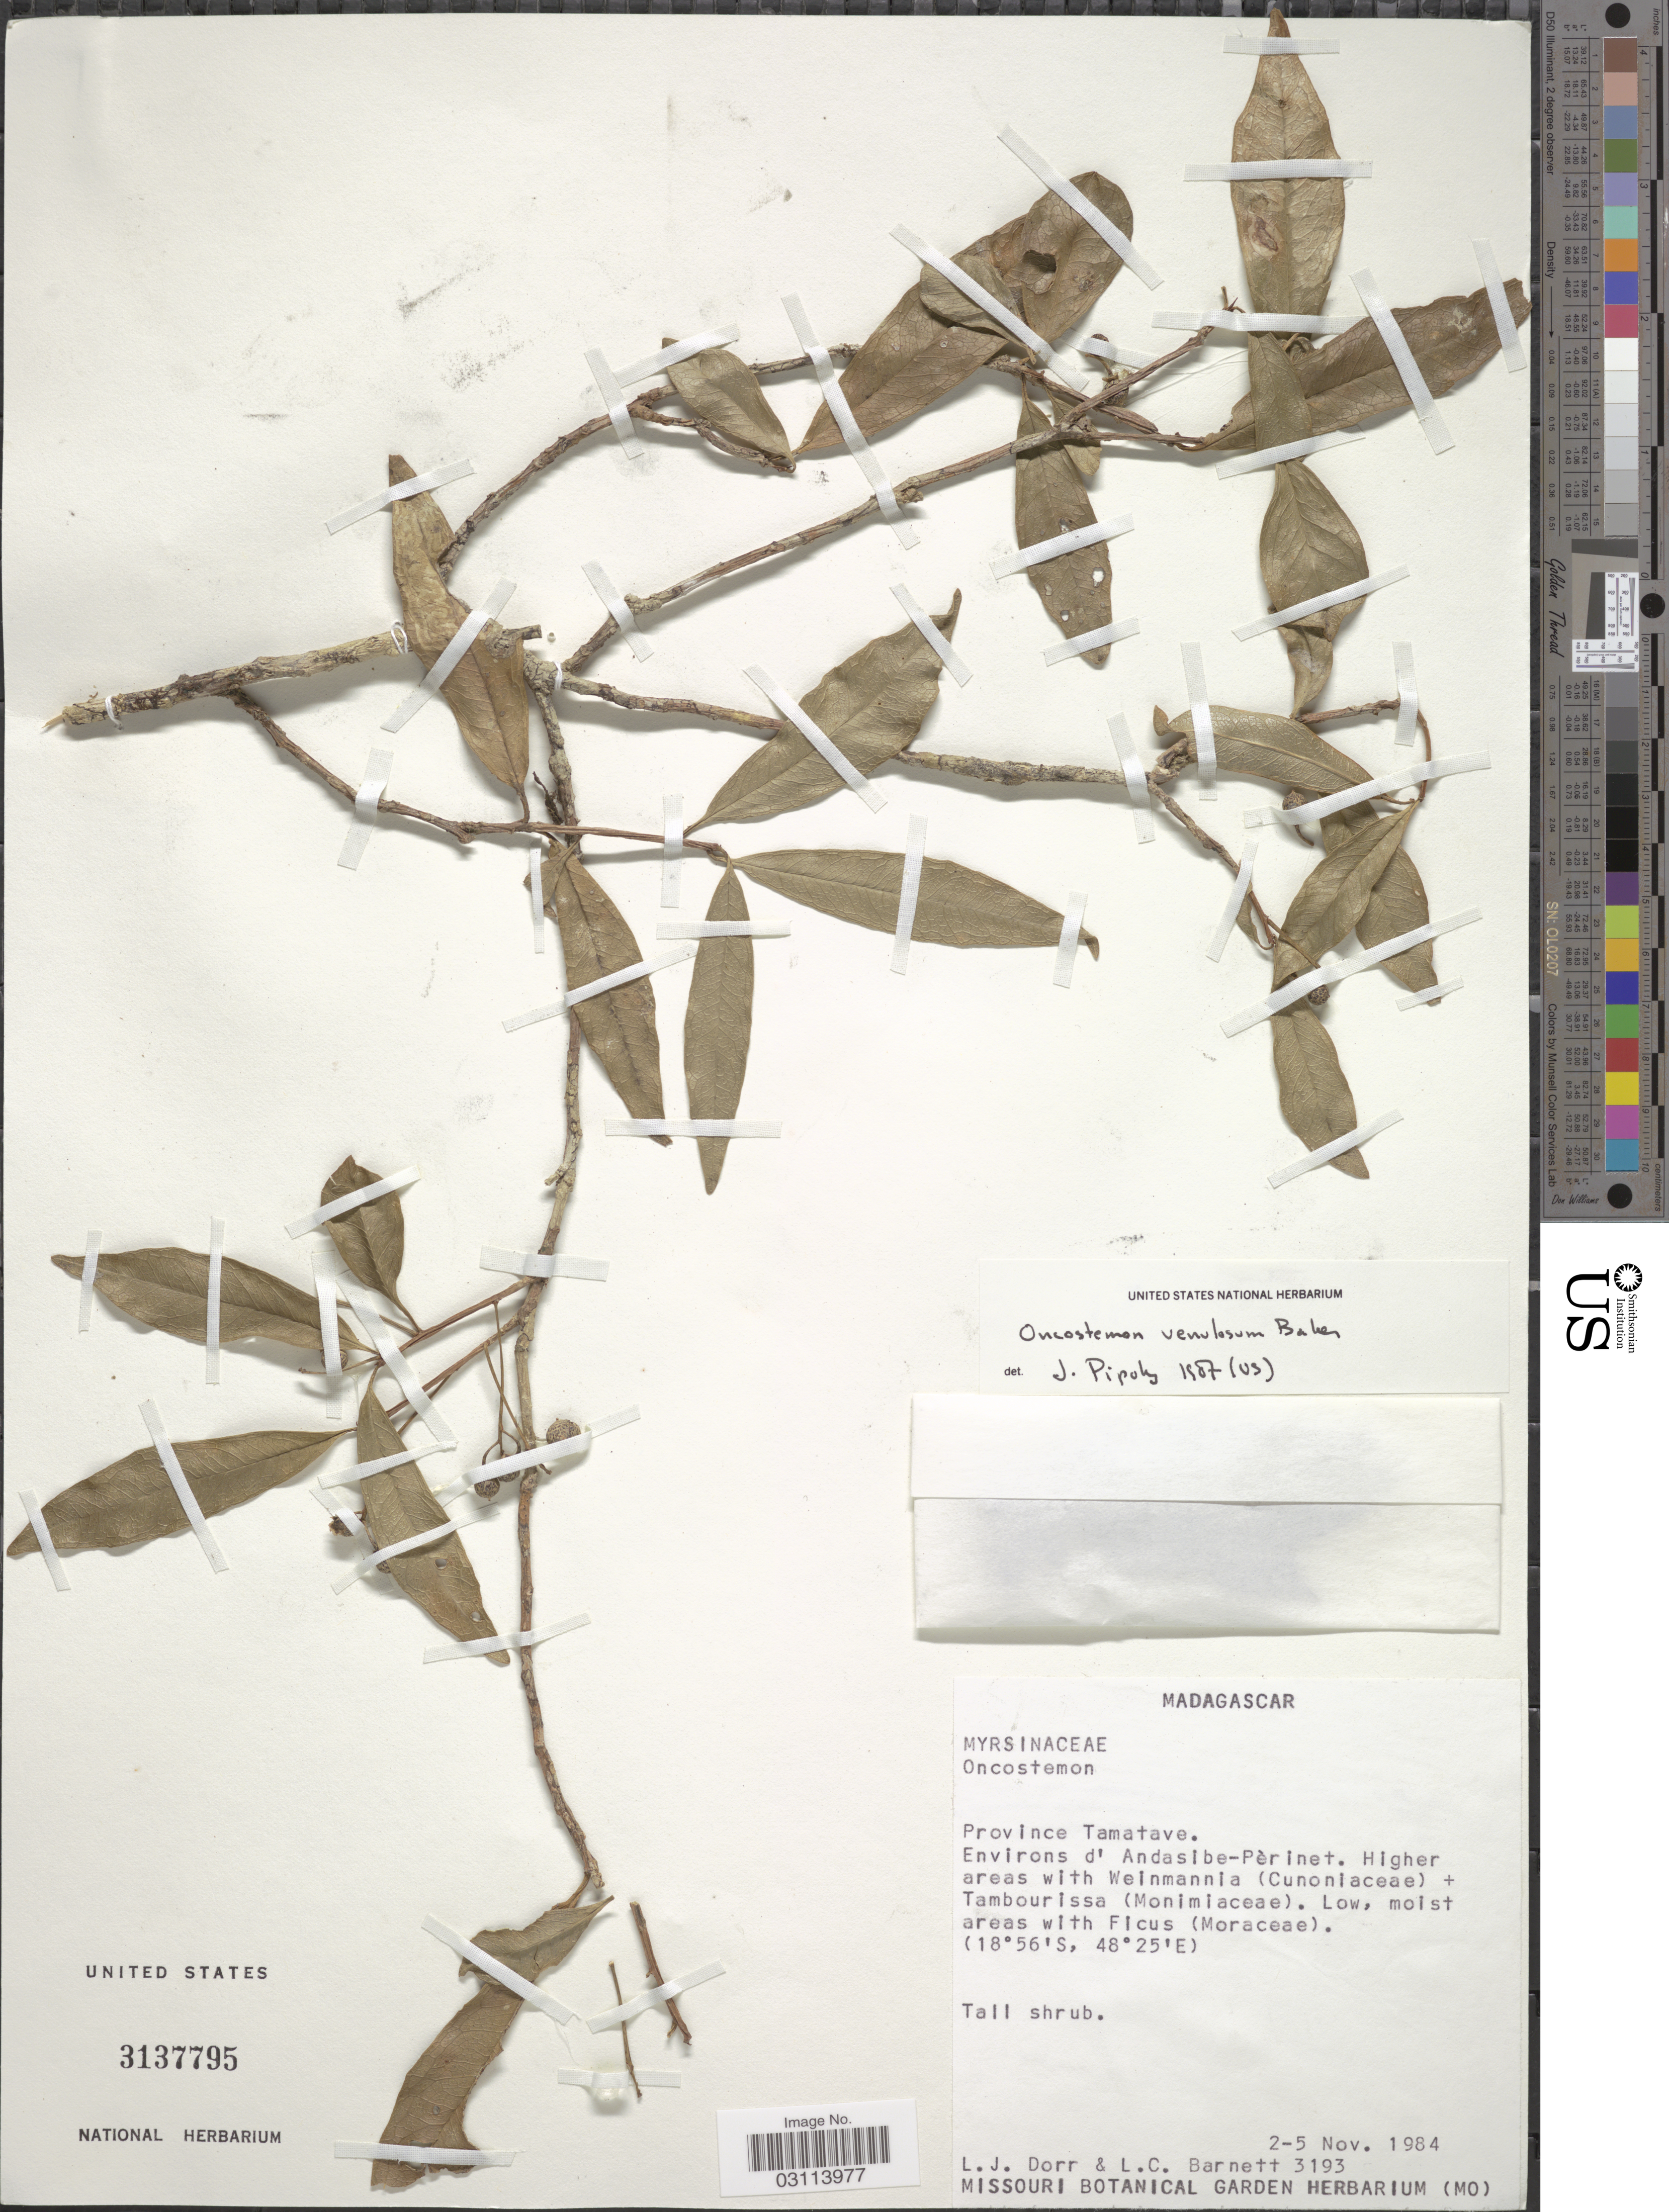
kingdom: Plantae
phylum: Tracheophyta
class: Magnoliopsida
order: Ericales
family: Primulaceae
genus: Oncostemum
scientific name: Oncostemum venulosum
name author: Baker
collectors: L. J. Dorr & L. C. Barnett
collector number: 3193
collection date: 1984-11-02/1984-11-05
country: Madagascar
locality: Province Tamatave. Environs d'Andasibe-Pèrinet.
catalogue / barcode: US 3137795